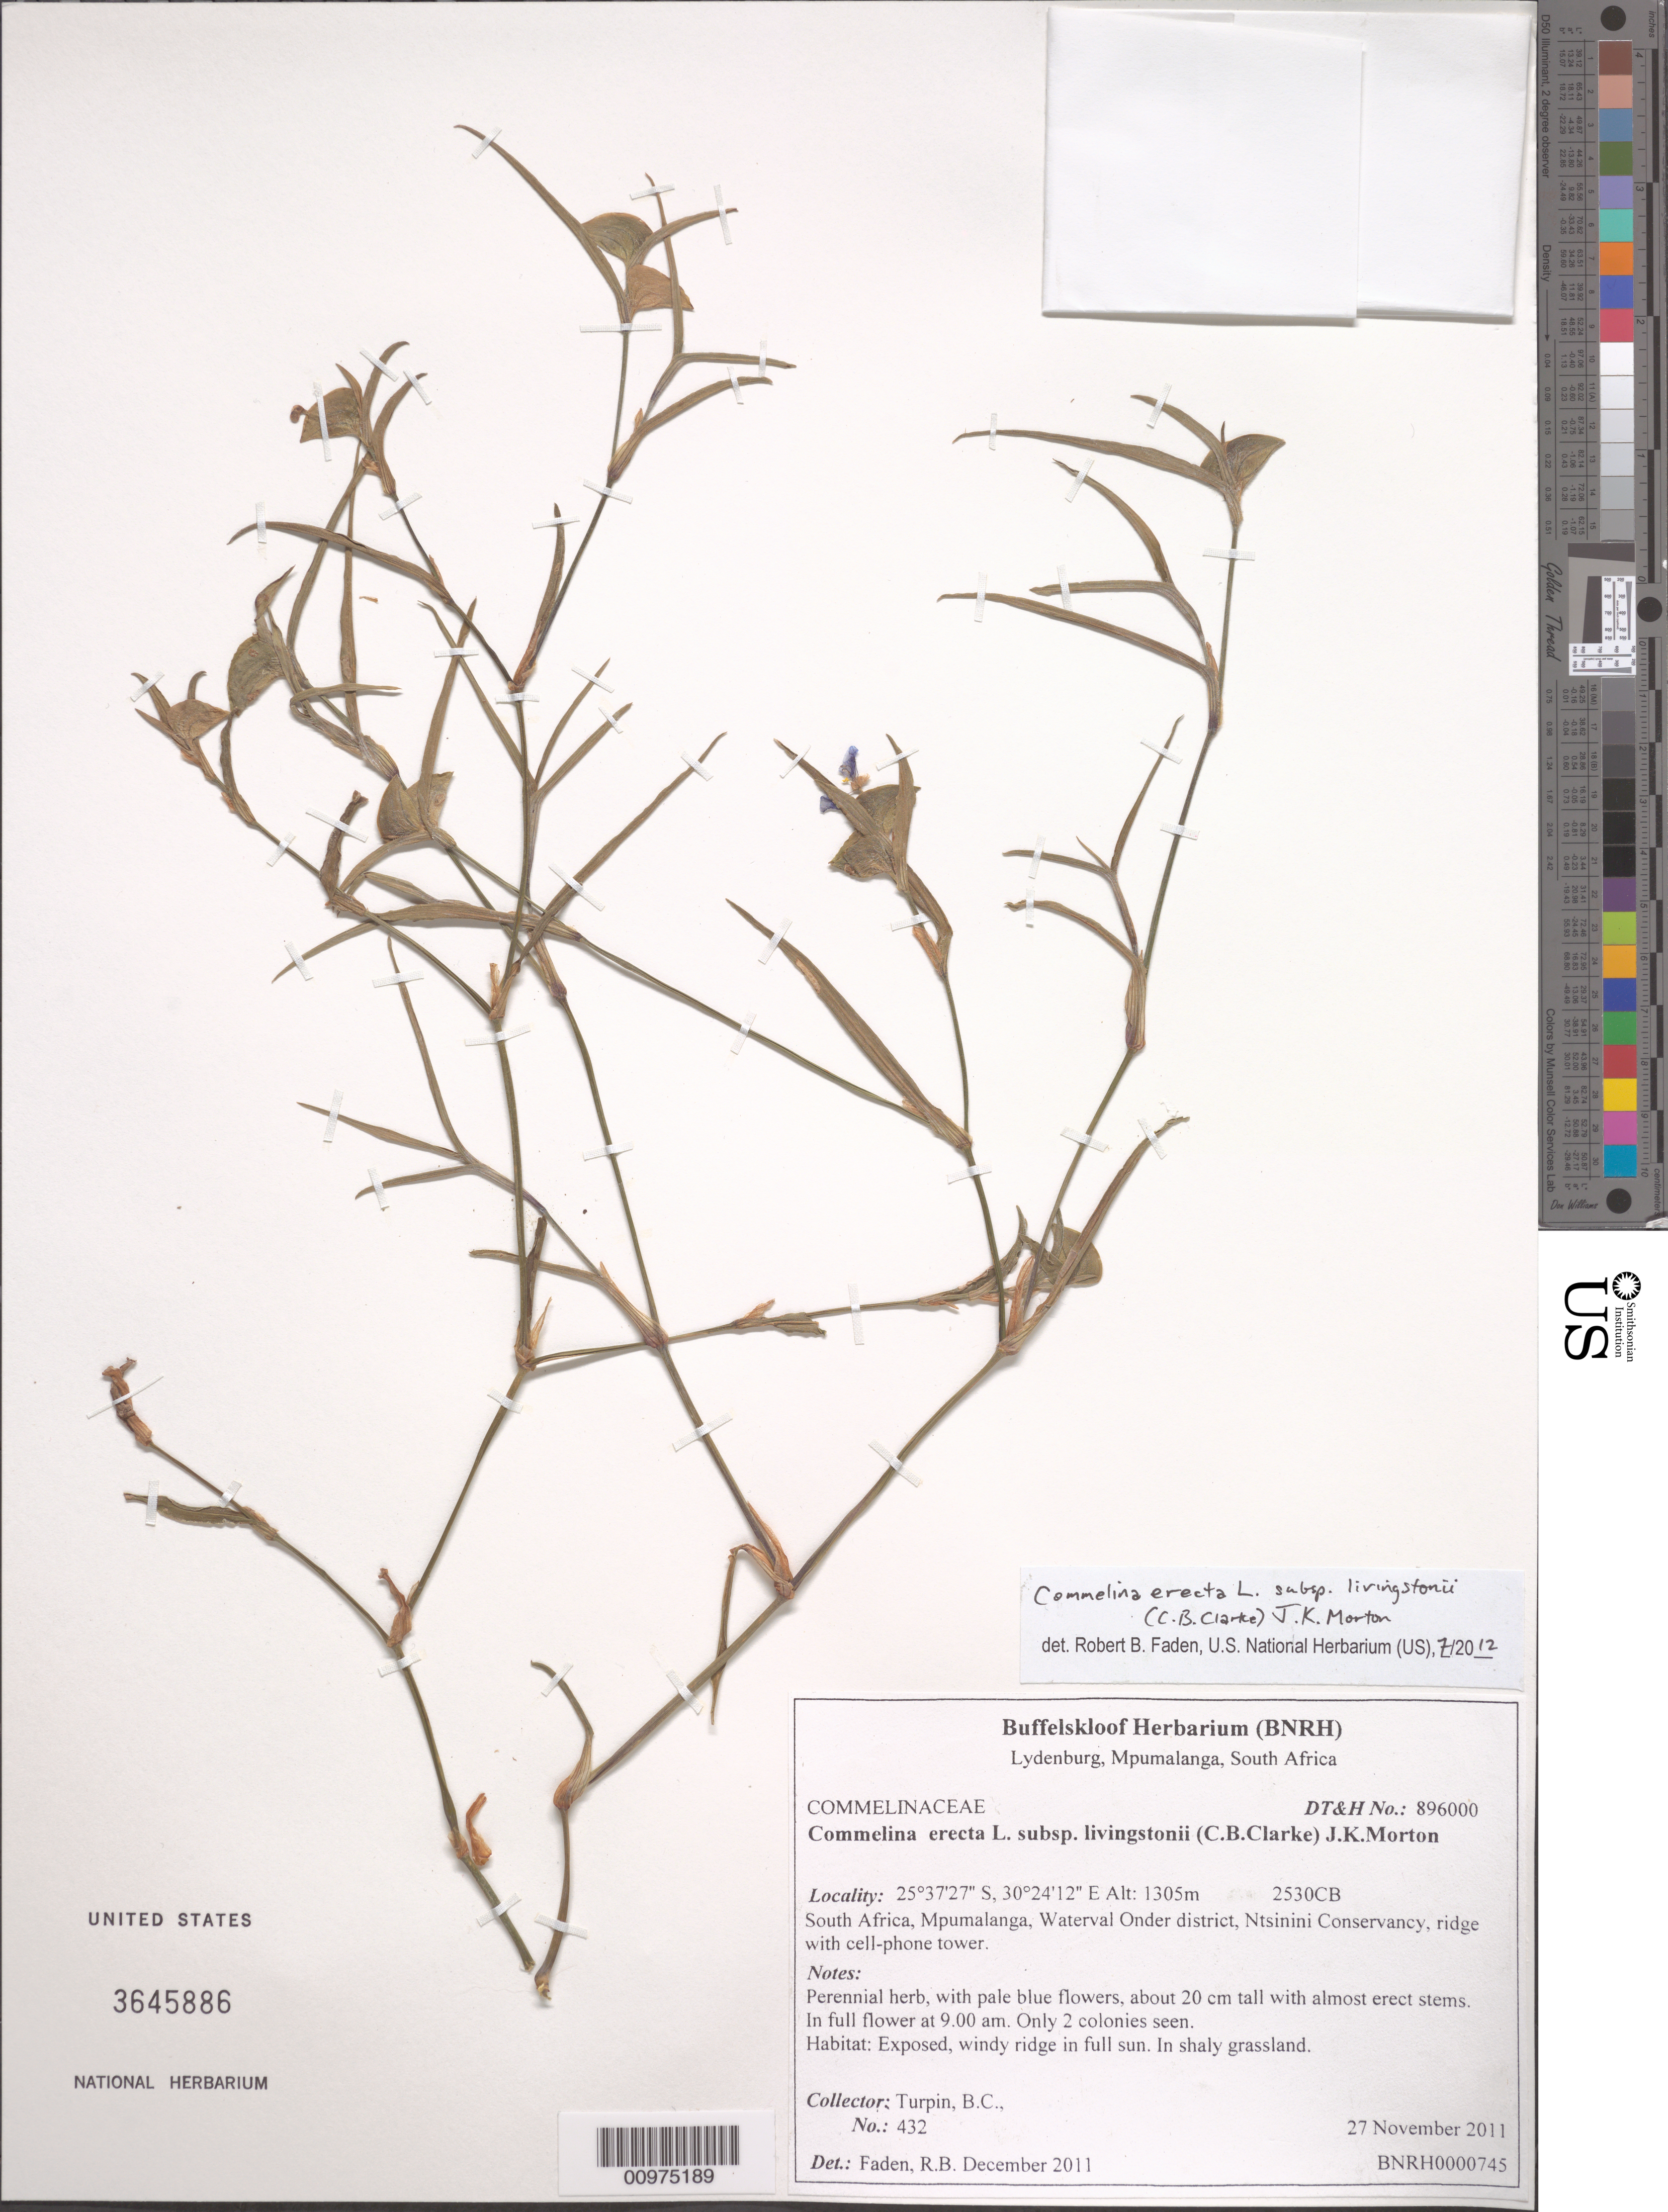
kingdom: Plantae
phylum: Tracheophyta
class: Liliopsida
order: Commelinales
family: Commelinaceae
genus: Commelina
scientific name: Commelina erecta subsp. livingstonii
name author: (C.B. Clarke) J.K. Morton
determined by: Faden, Robert B., (US), Smithsonian Institution - National Museum of Natural History (UNITED STATES)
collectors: B. C. Turpin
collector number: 432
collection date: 2011-11-27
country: South Africa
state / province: Mpumalanga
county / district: Waterval Onder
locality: Ntsinini Conservancy, ridge with cell-phone tower.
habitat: Exposed, windy ridge in full sum. In shaly grassland.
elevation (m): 1305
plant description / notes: DT&H No.: 896000 2530CB. BNRH0000745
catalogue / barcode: US 3645886